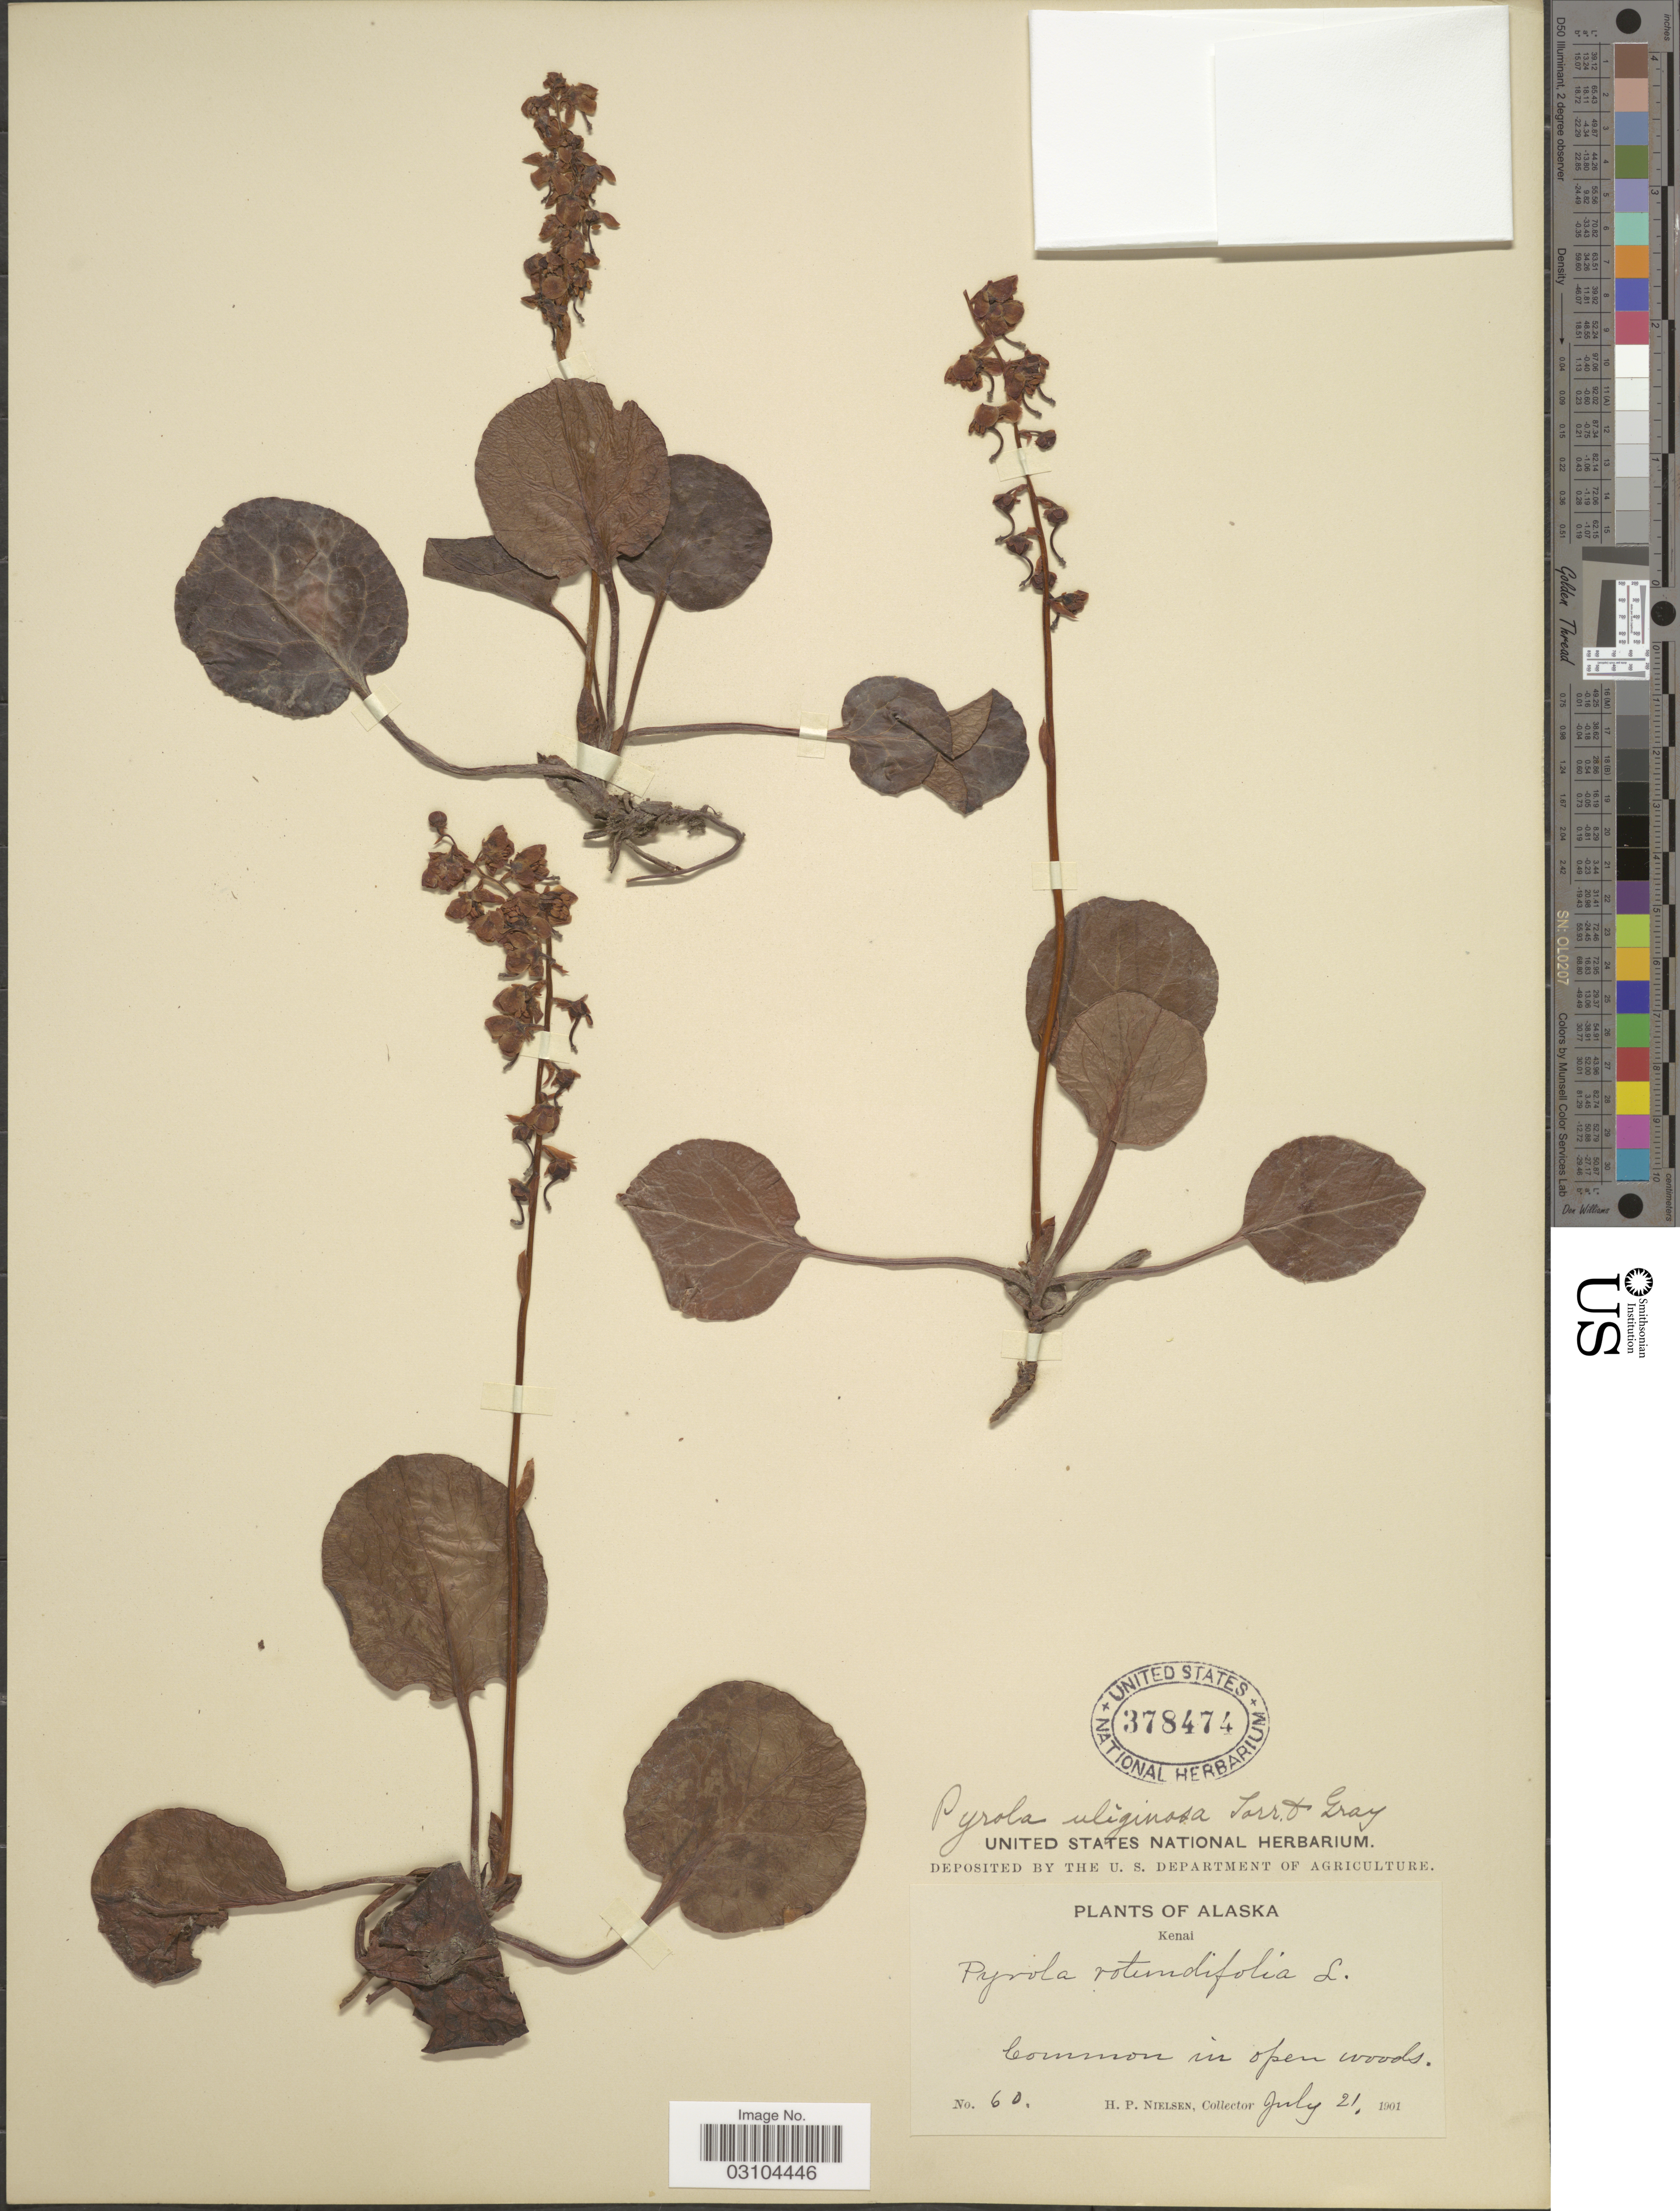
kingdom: Plantae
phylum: Tracheophyta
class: Magnoliopsida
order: Ericales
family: Ericaceae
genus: Pyrola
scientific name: Pyrola uliginosa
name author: Torr. & A. Gray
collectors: H. P. Nielsen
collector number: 60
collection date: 1901-07-21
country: United States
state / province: Alaska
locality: Kenai.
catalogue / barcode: US 378474